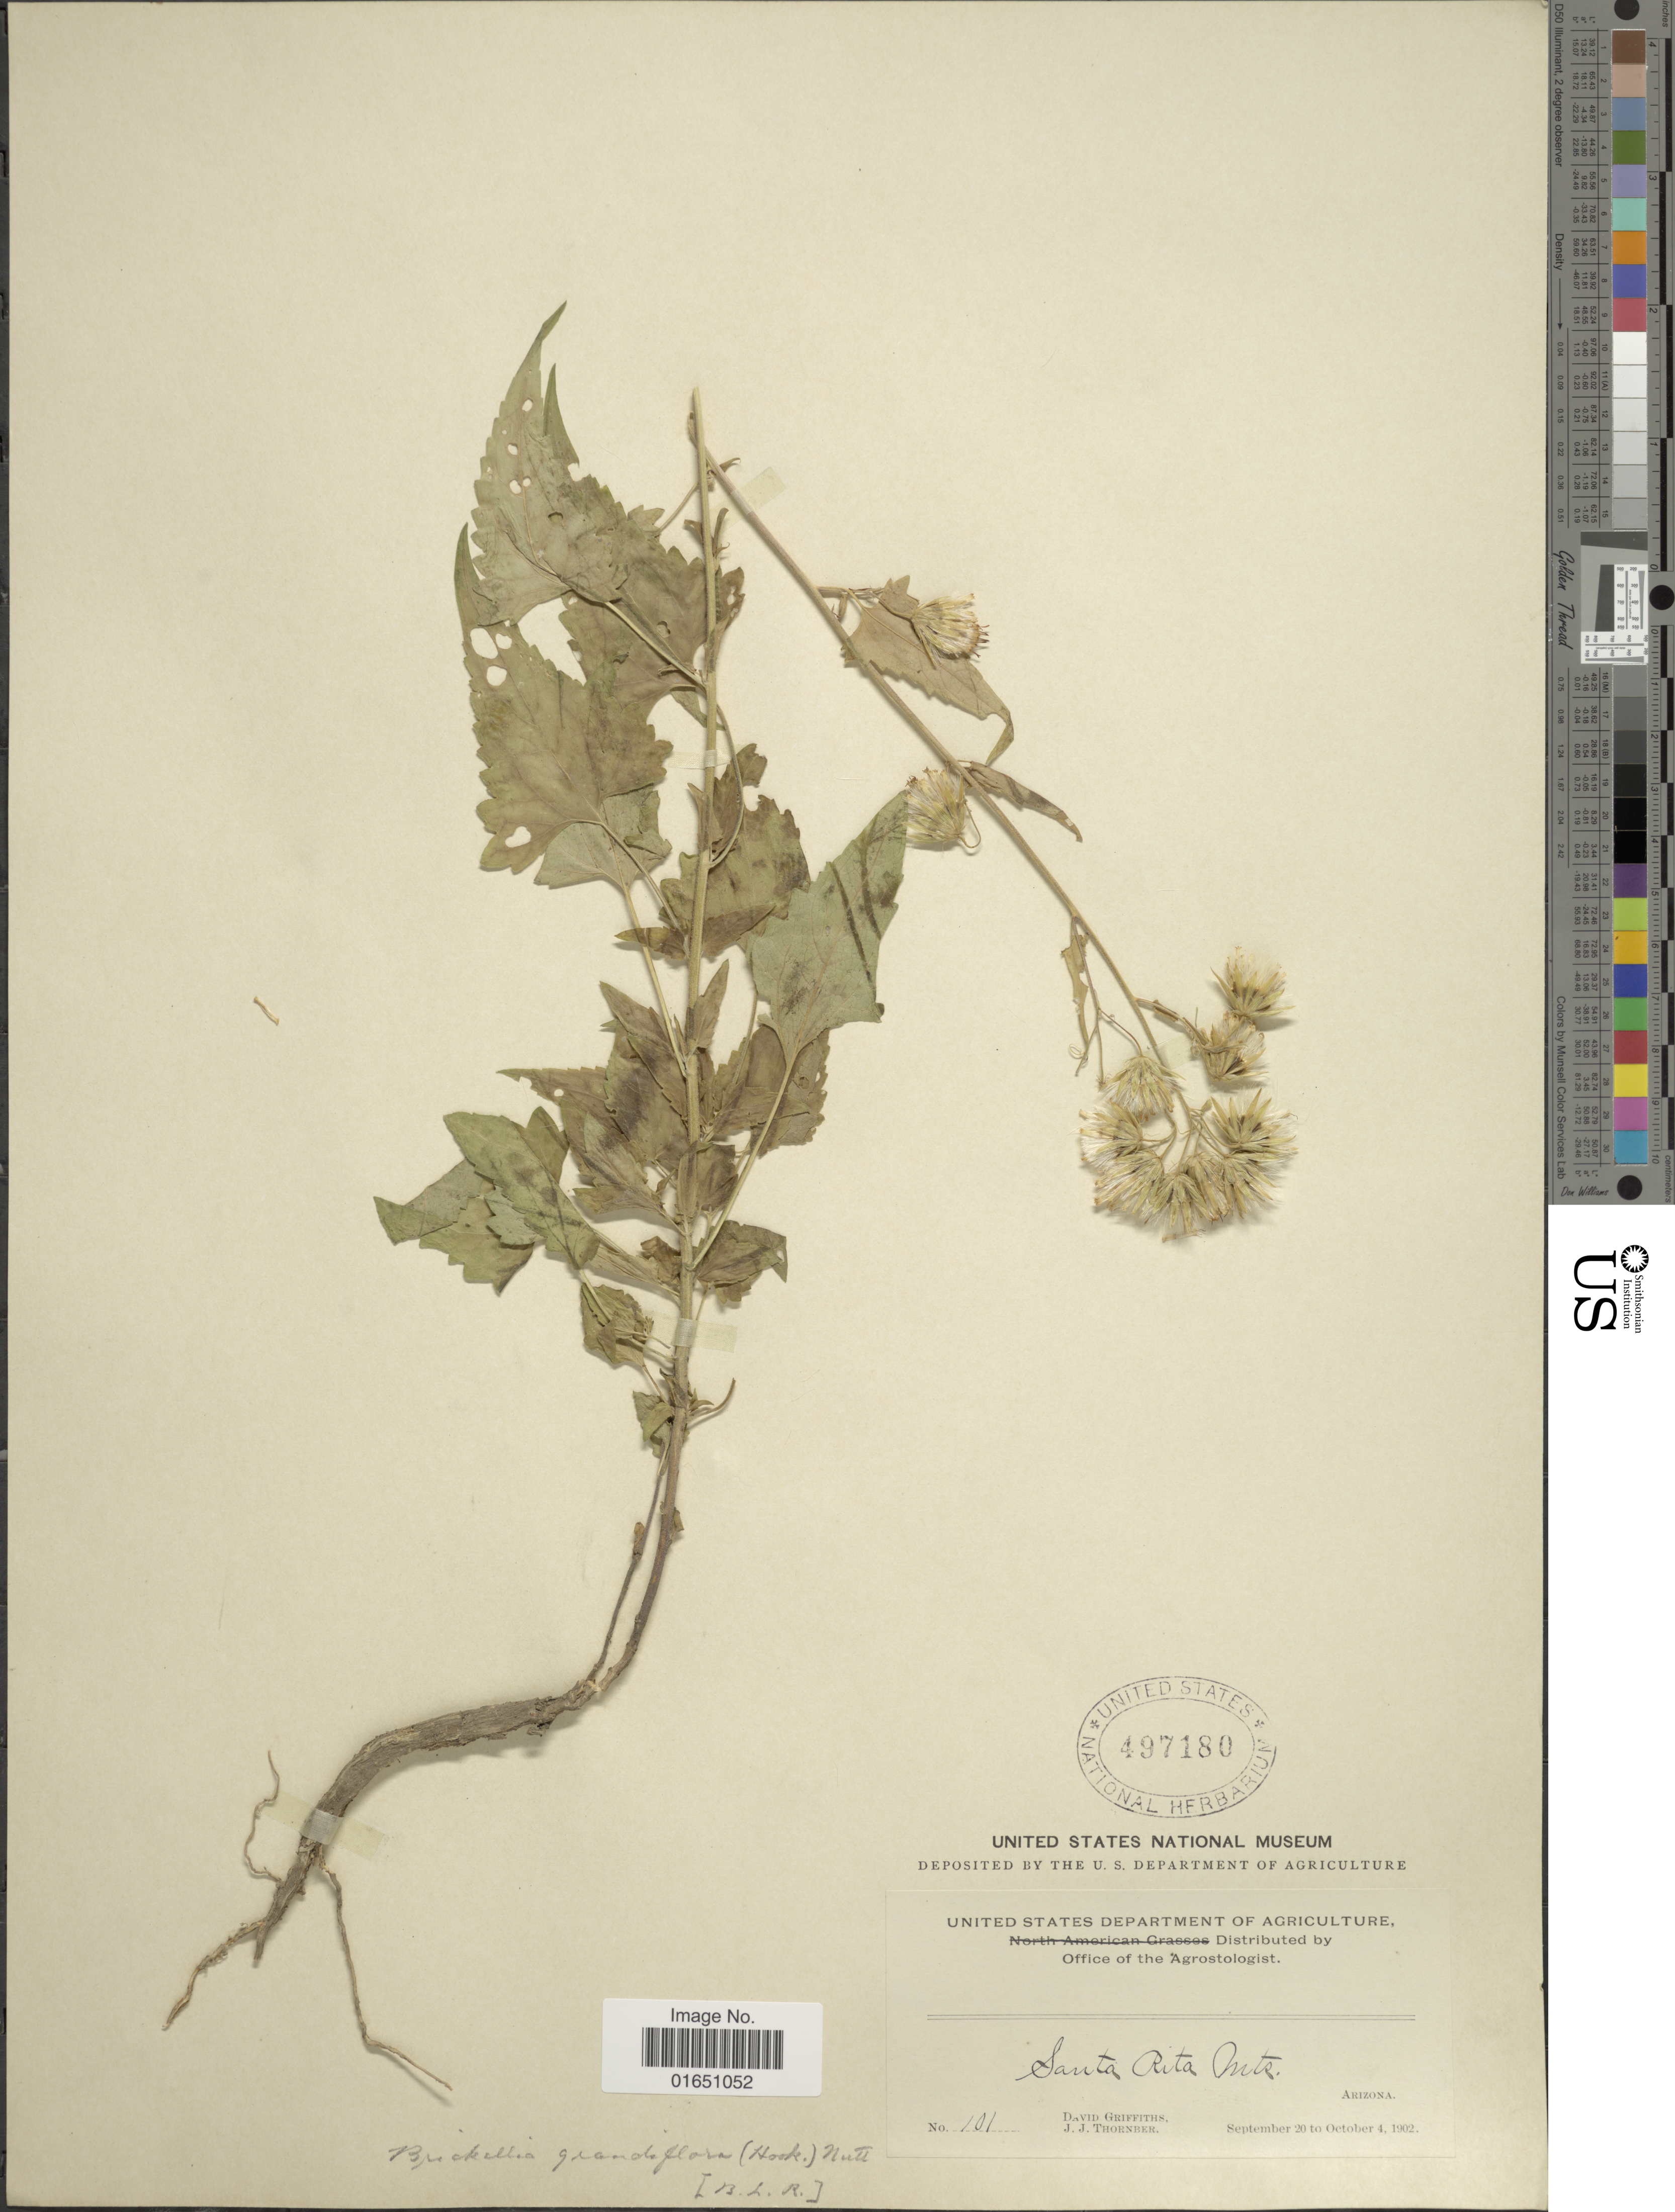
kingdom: Plantae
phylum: Tracheophyta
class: Magnoliopsida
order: Asterales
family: Asteraceae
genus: Brickellia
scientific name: Brickellia grandiflora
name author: (Hook.) Nutt.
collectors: D. Griffiths & J. Thornber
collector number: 101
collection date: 1902-09-20/1902-10-04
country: United States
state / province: Arizona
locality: Santa Rita Mts.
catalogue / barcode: US 497180